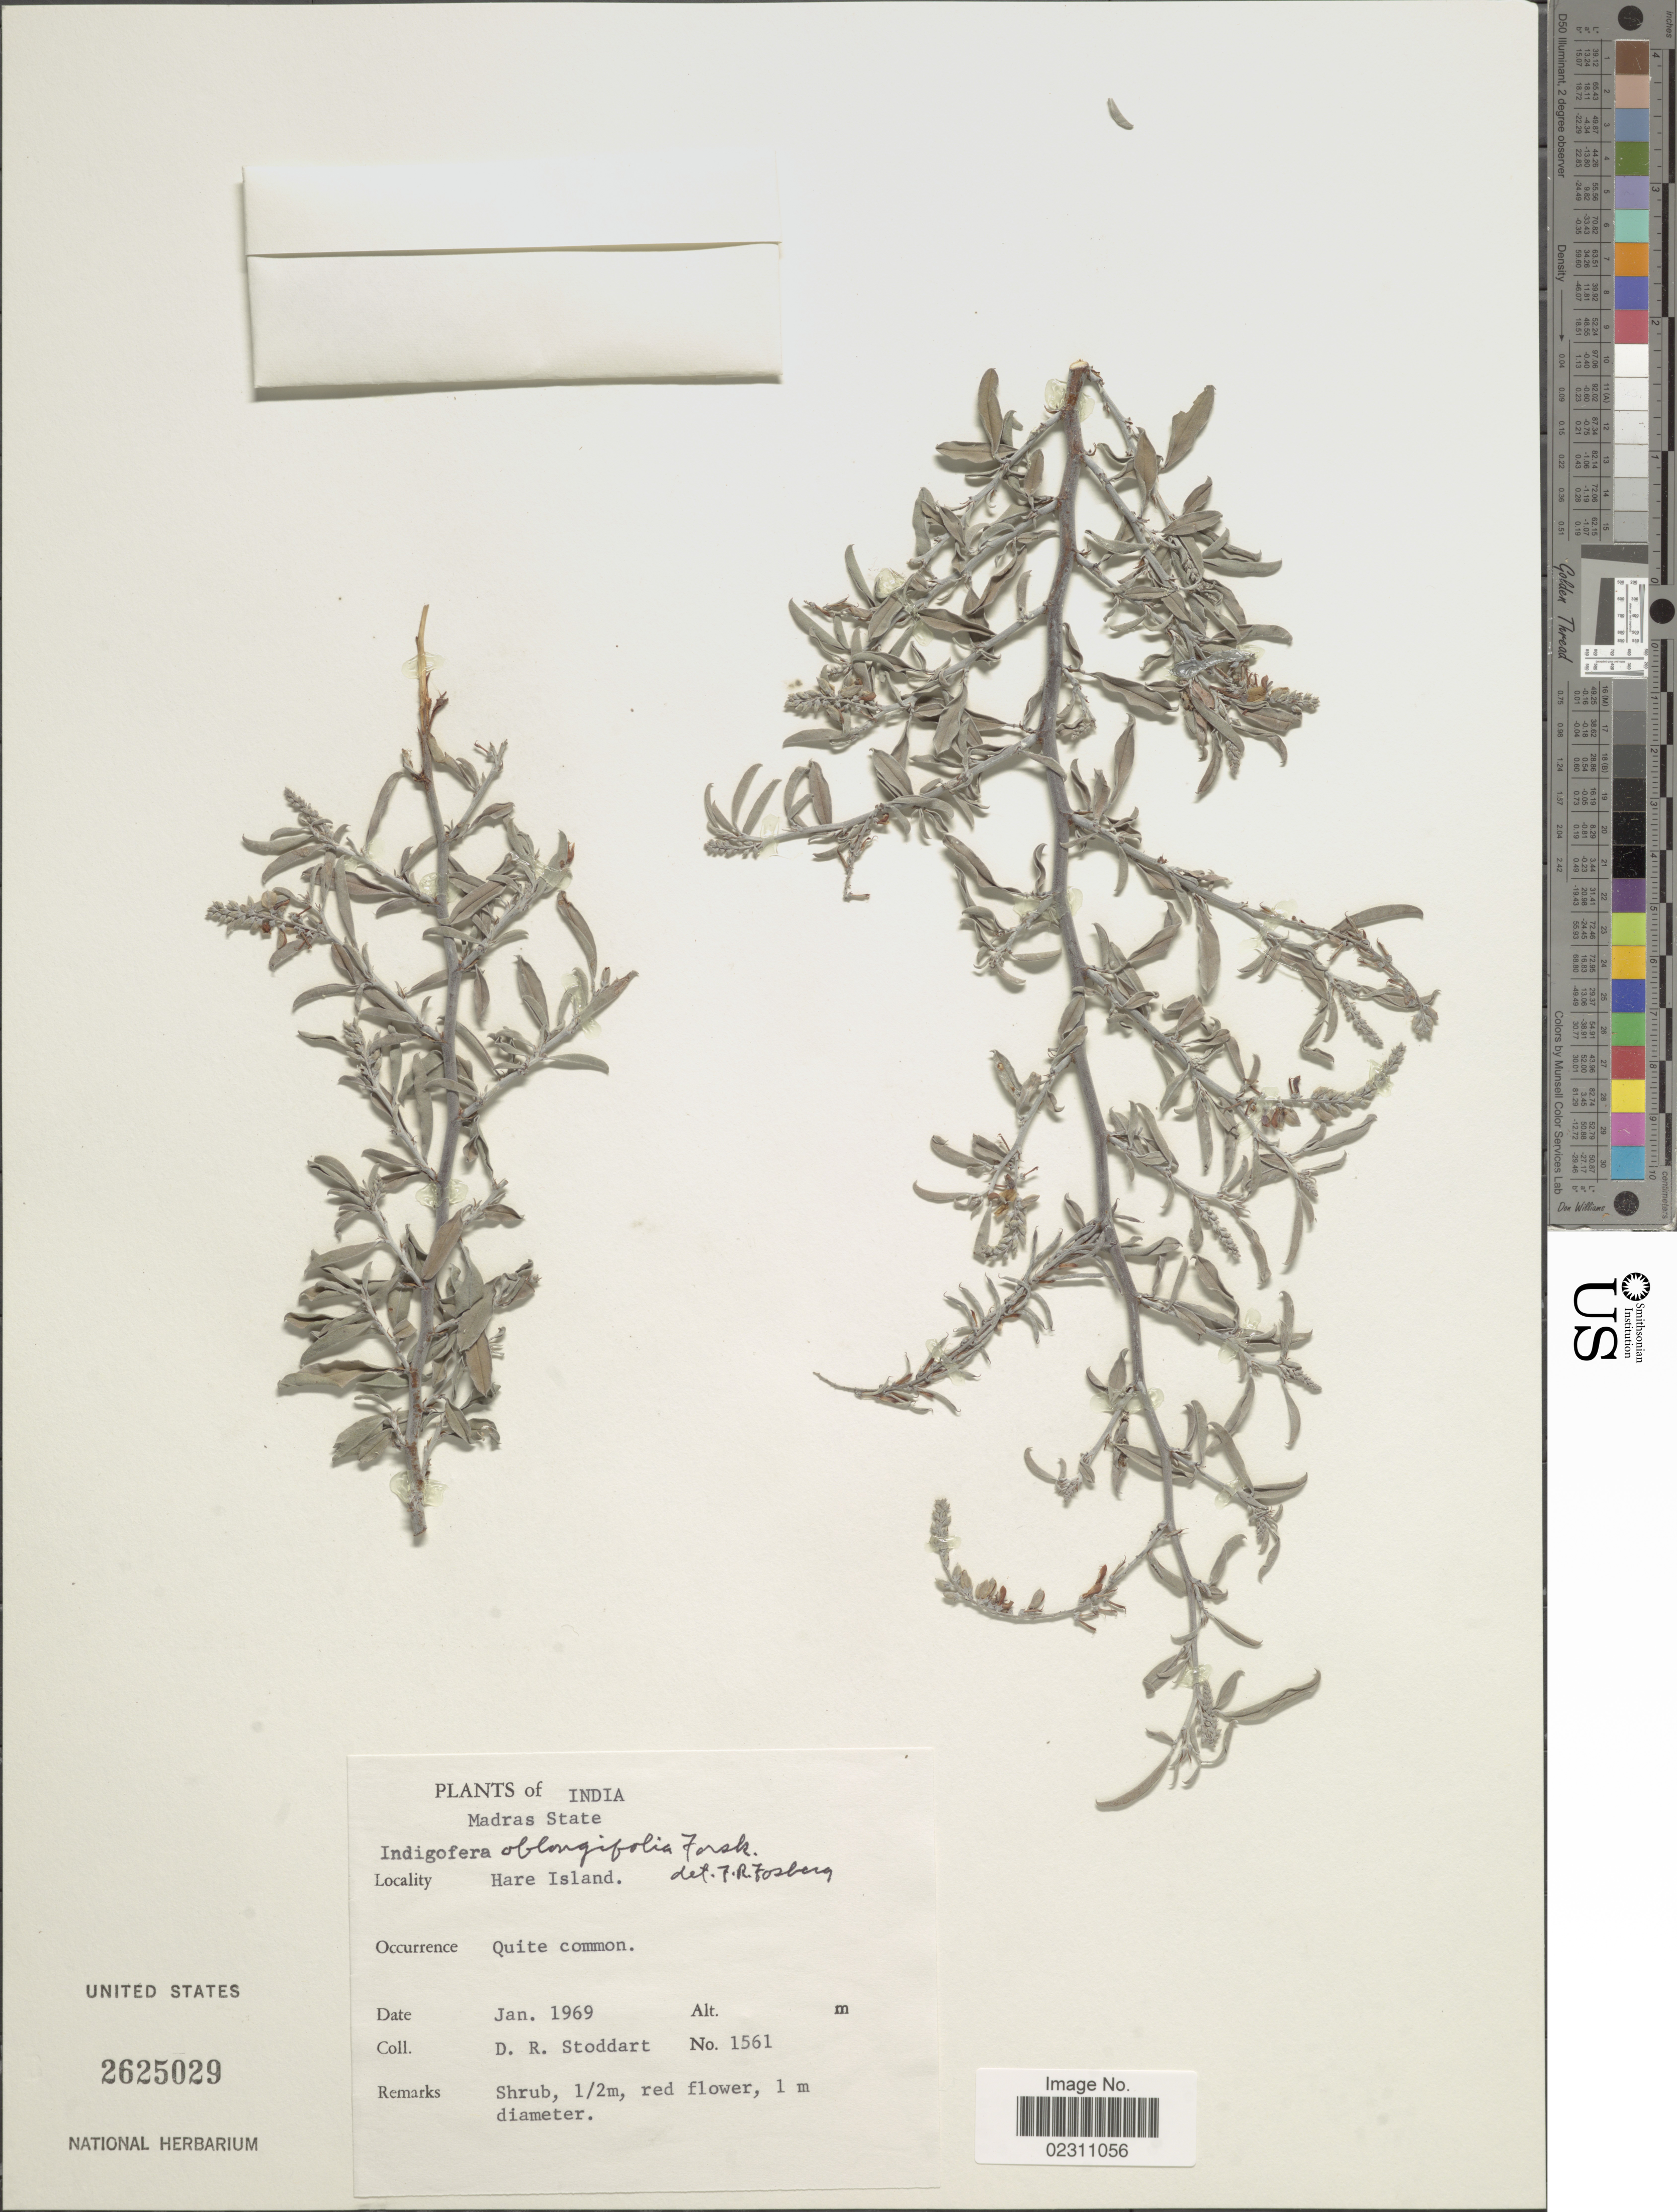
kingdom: Plantae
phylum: Tracheophyta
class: Magnoliopsida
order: Fabales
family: Fabaceae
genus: Indigofera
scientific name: Indigofera oblongifolia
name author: Forssk.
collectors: D. R. Stoddart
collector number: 1561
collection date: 1969-01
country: India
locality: Madras State, Hare Island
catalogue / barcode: US 2625029